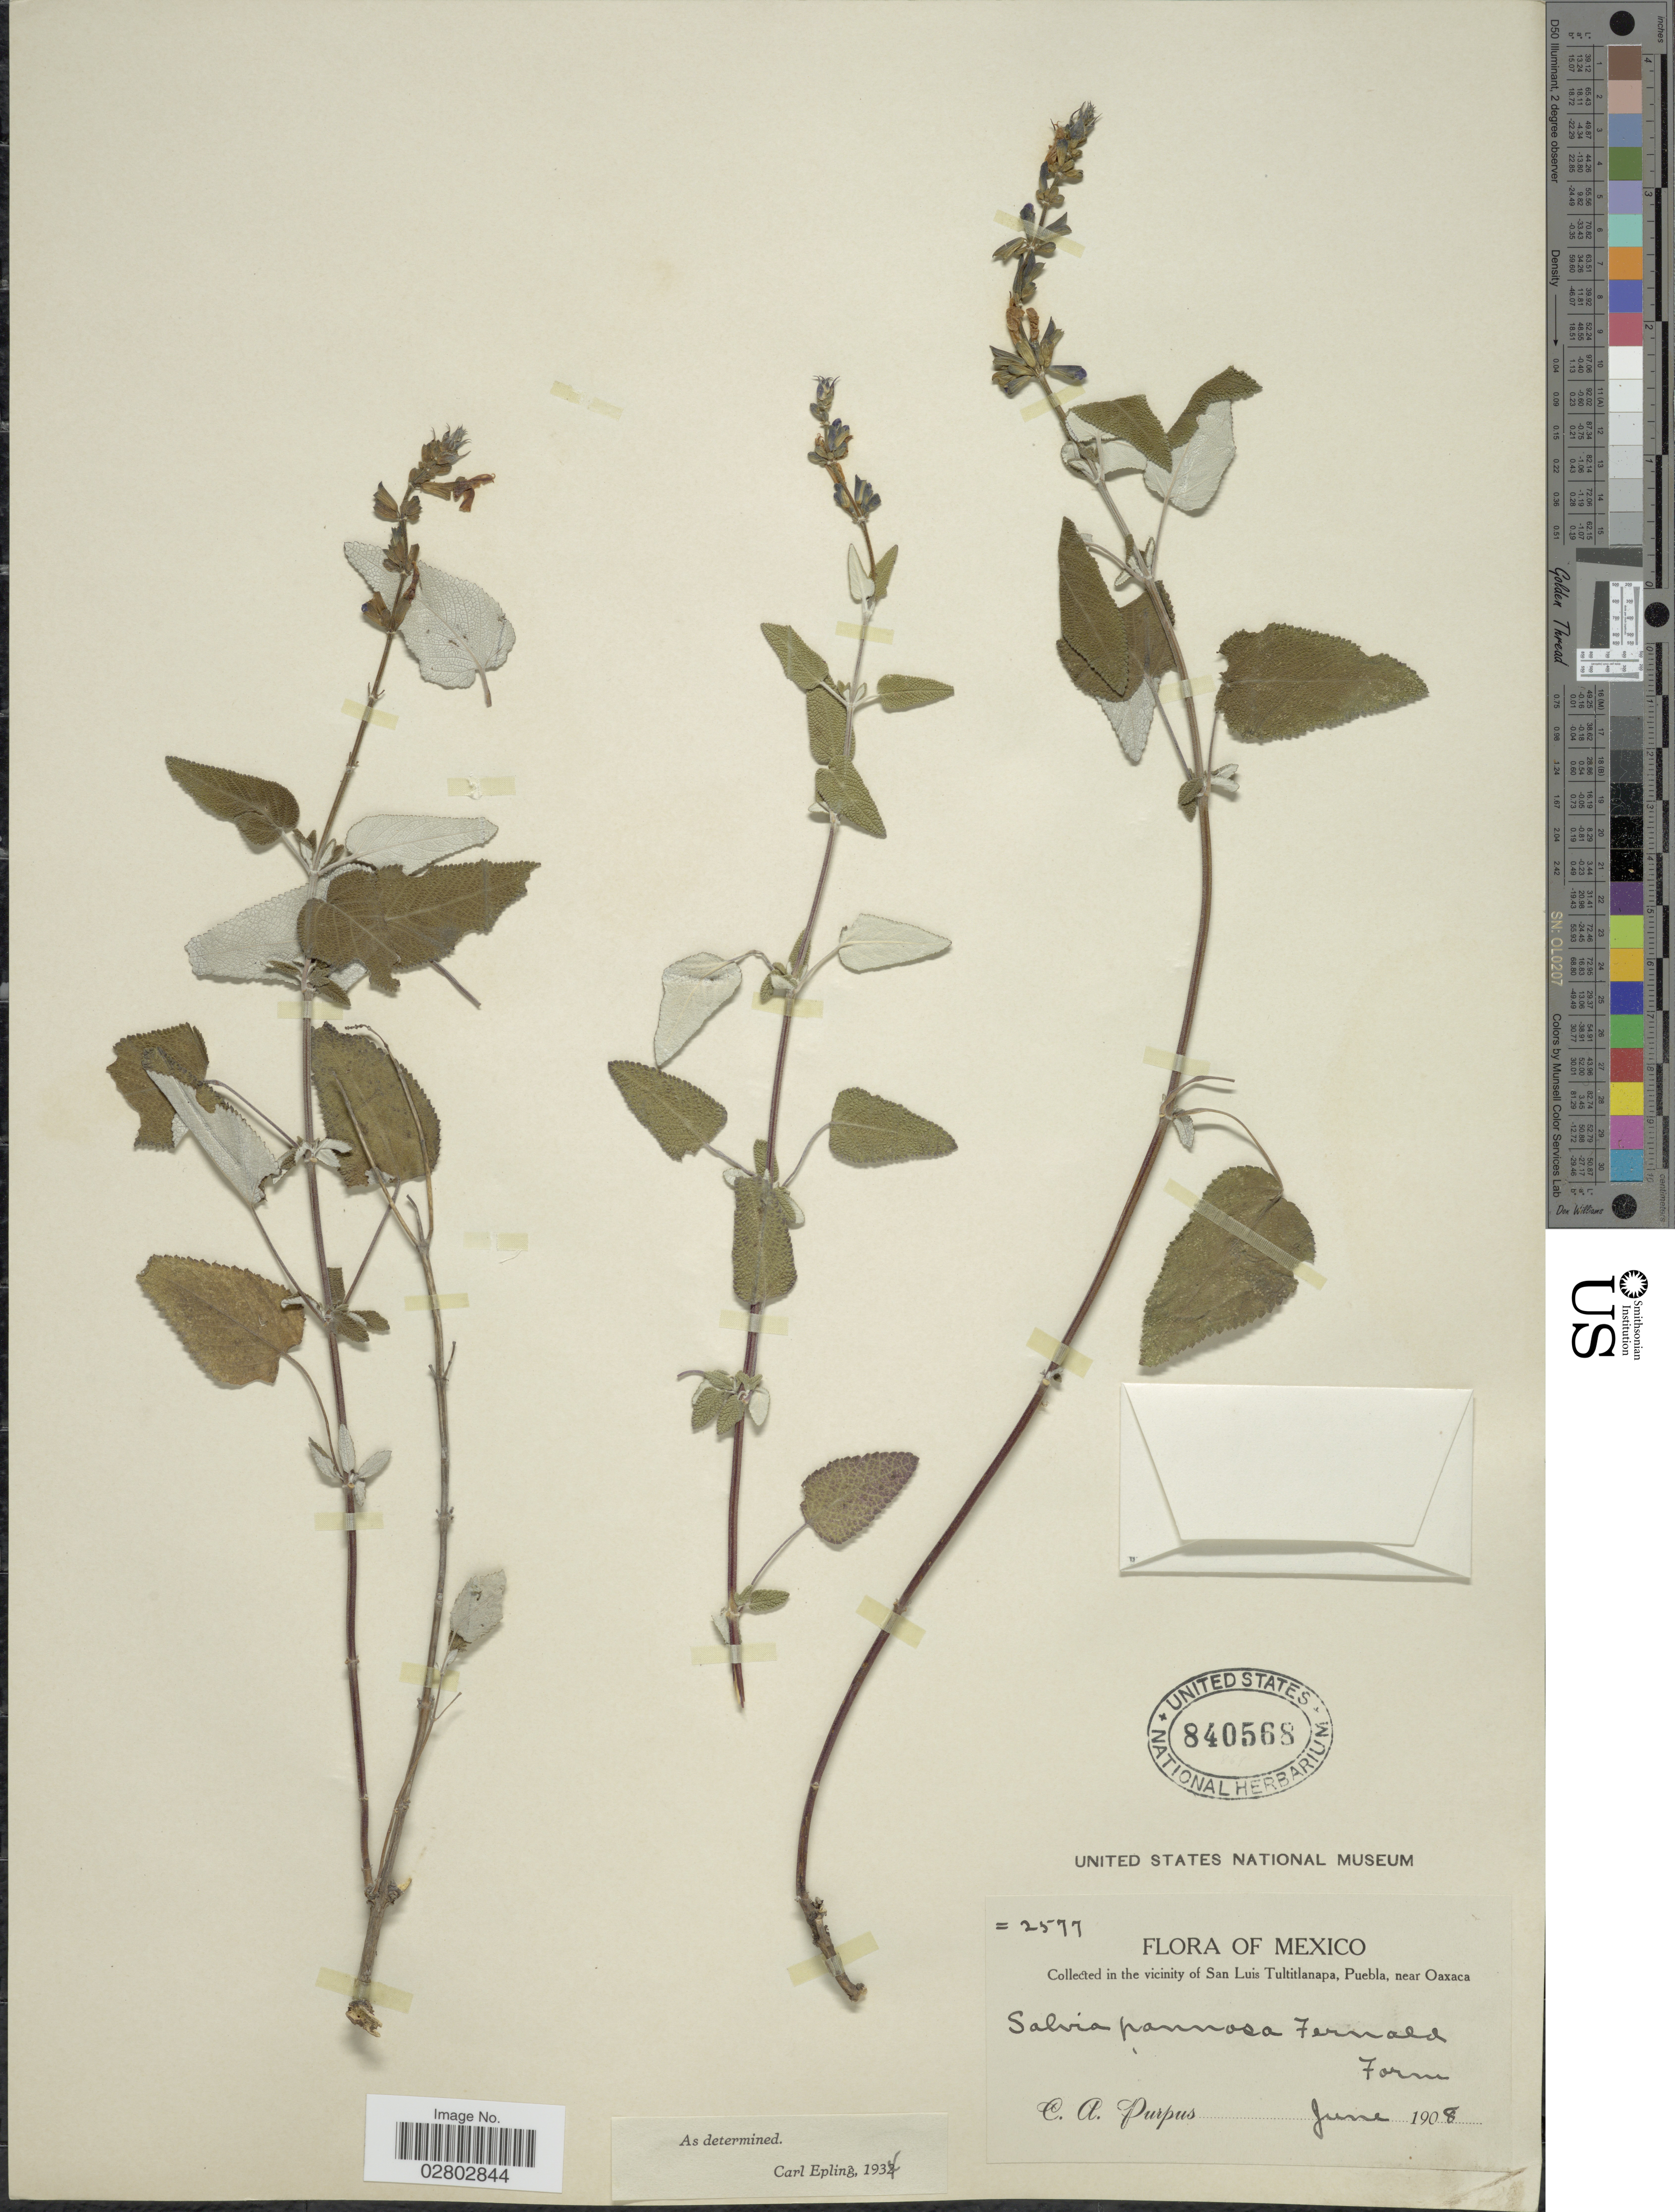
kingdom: Plantae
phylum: Tracheophyta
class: Magnoliopsida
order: Lamiales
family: Lamiaceae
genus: Salvia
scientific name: Salvia pannosa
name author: Fernald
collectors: C. A. Purpus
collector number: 2577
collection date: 1908-06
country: Mexico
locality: In the Vicinity of San Luis Tultitlanapa, Puebla, near Oaxaca.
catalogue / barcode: US 840568